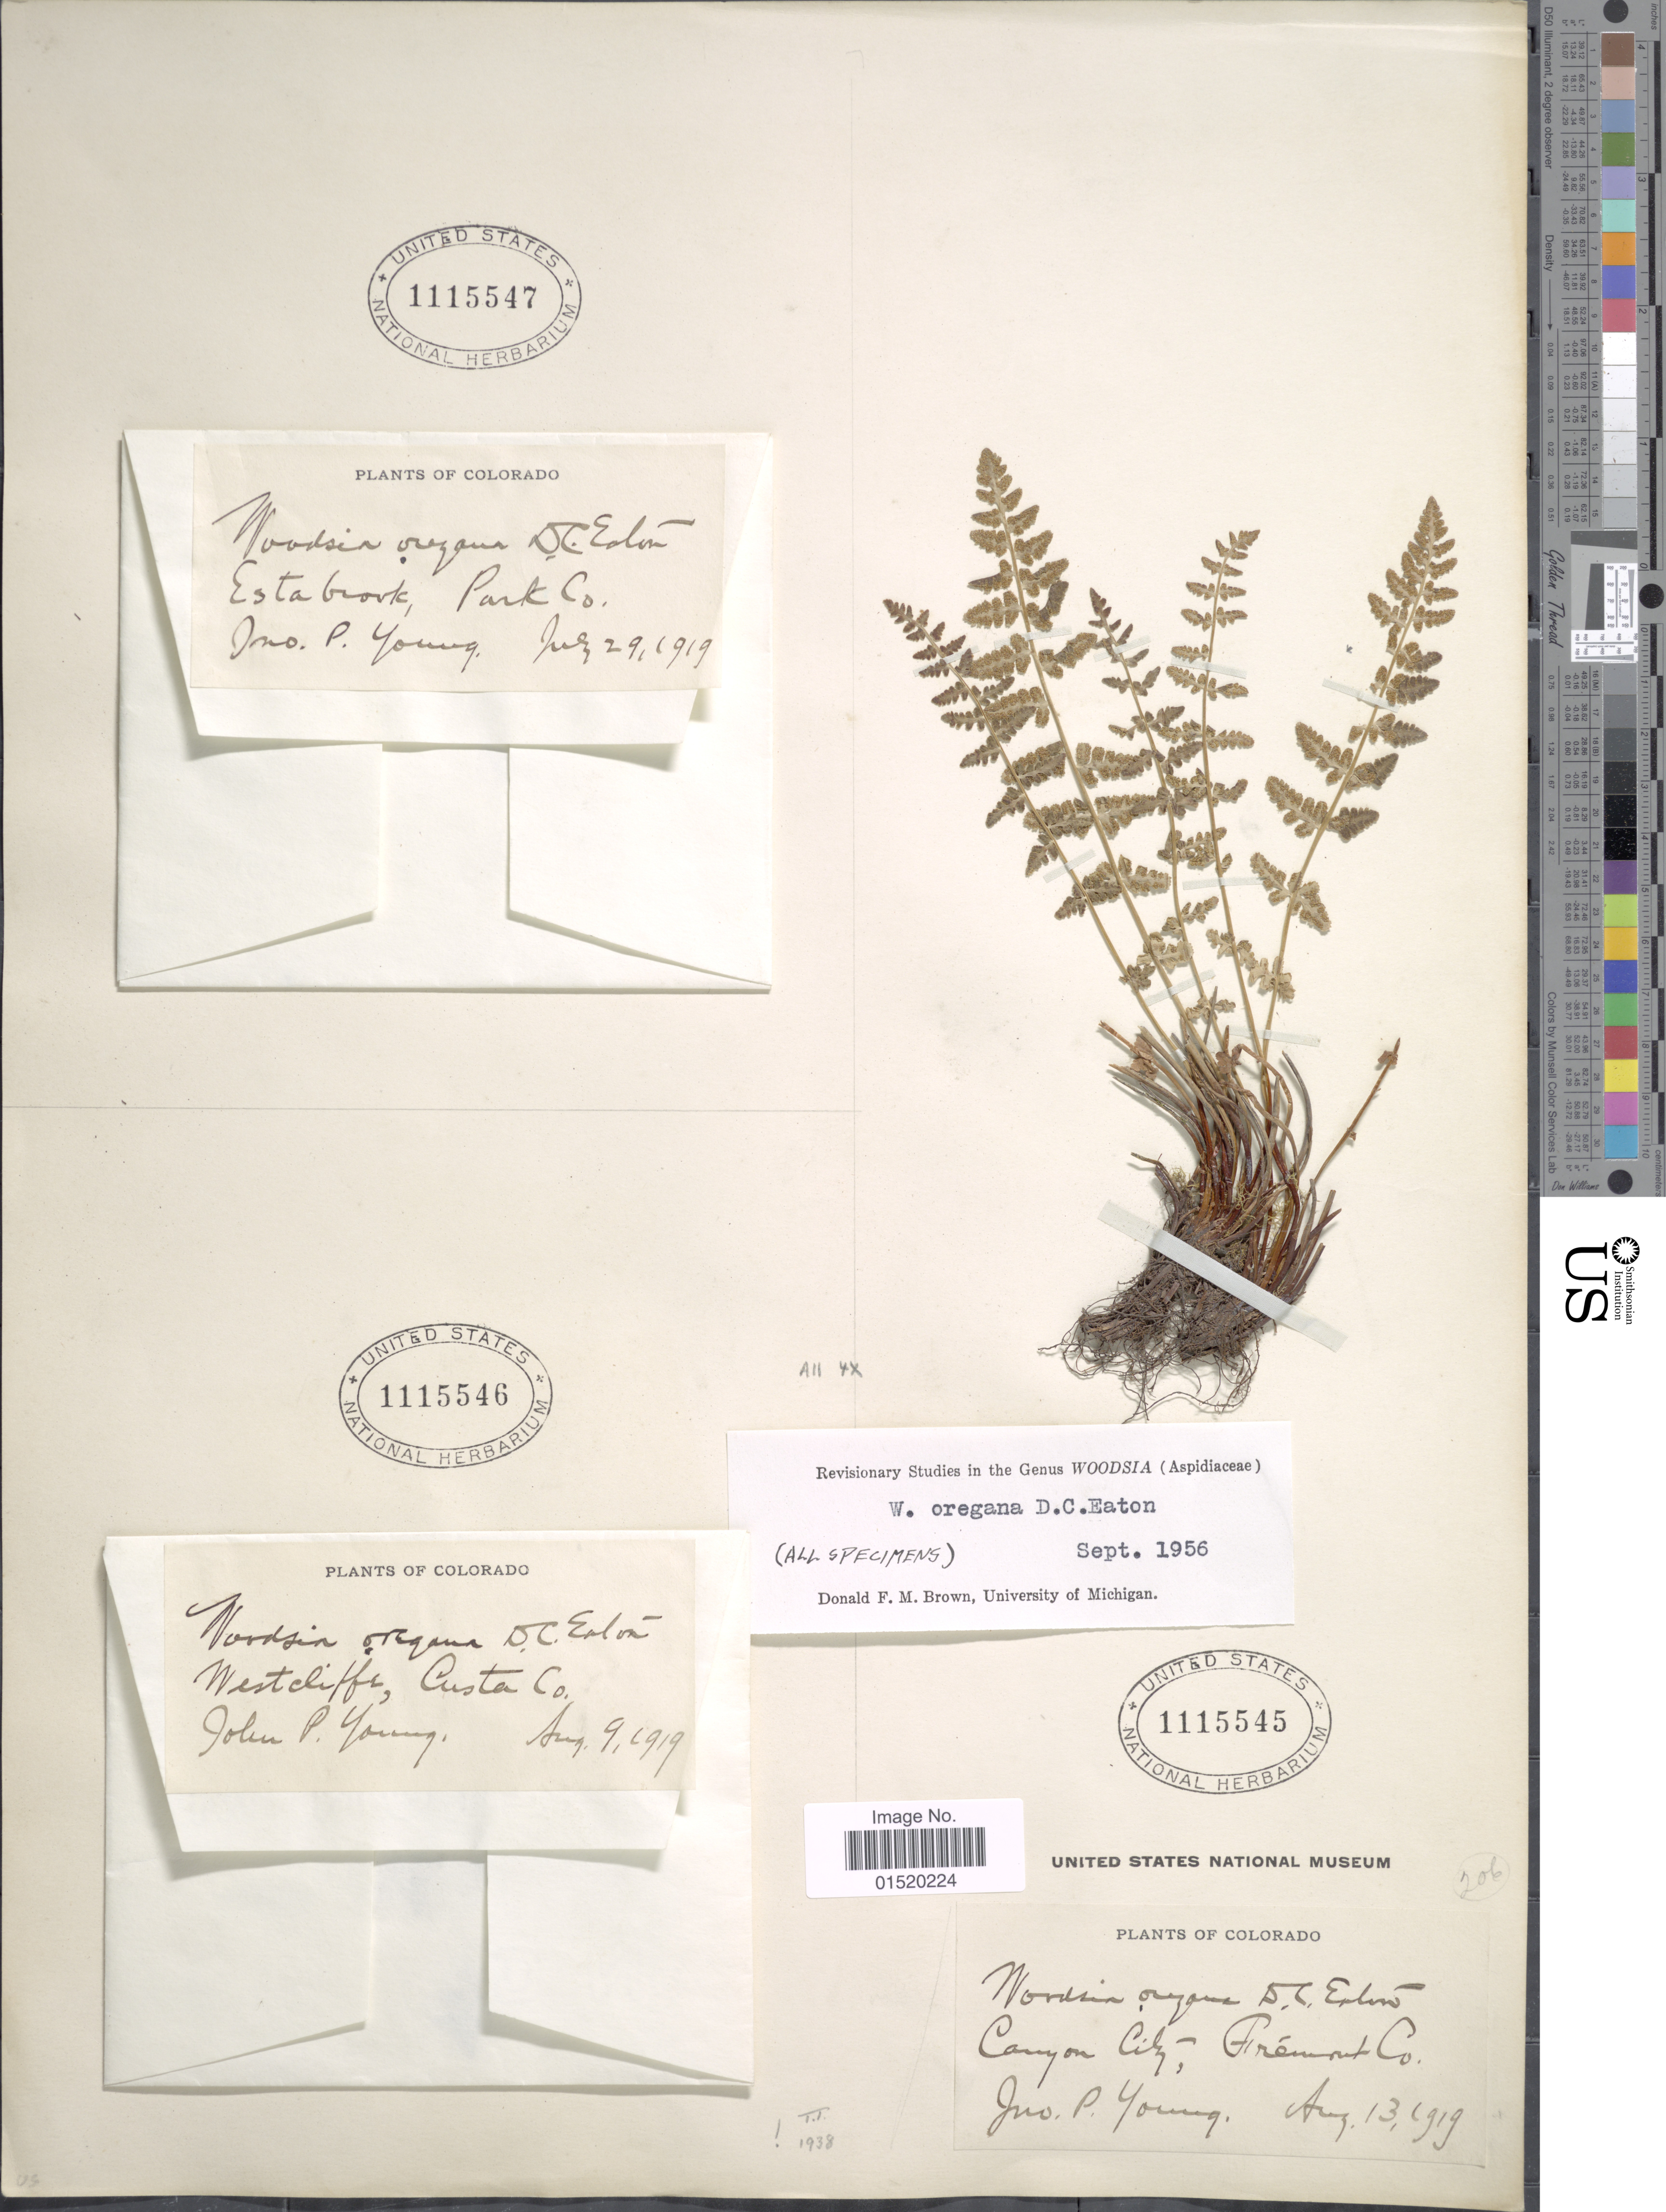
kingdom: Plantae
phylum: Tracheophyta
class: Polypodiopsida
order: Polypodiales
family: Woodsiaceae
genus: Woodsia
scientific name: Woodsia oregana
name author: D.C. Eaton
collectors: J. P. Young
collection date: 1919-07-29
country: United States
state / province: Colorado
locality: Estabrook, Park Co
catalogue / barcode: US 1115547-3